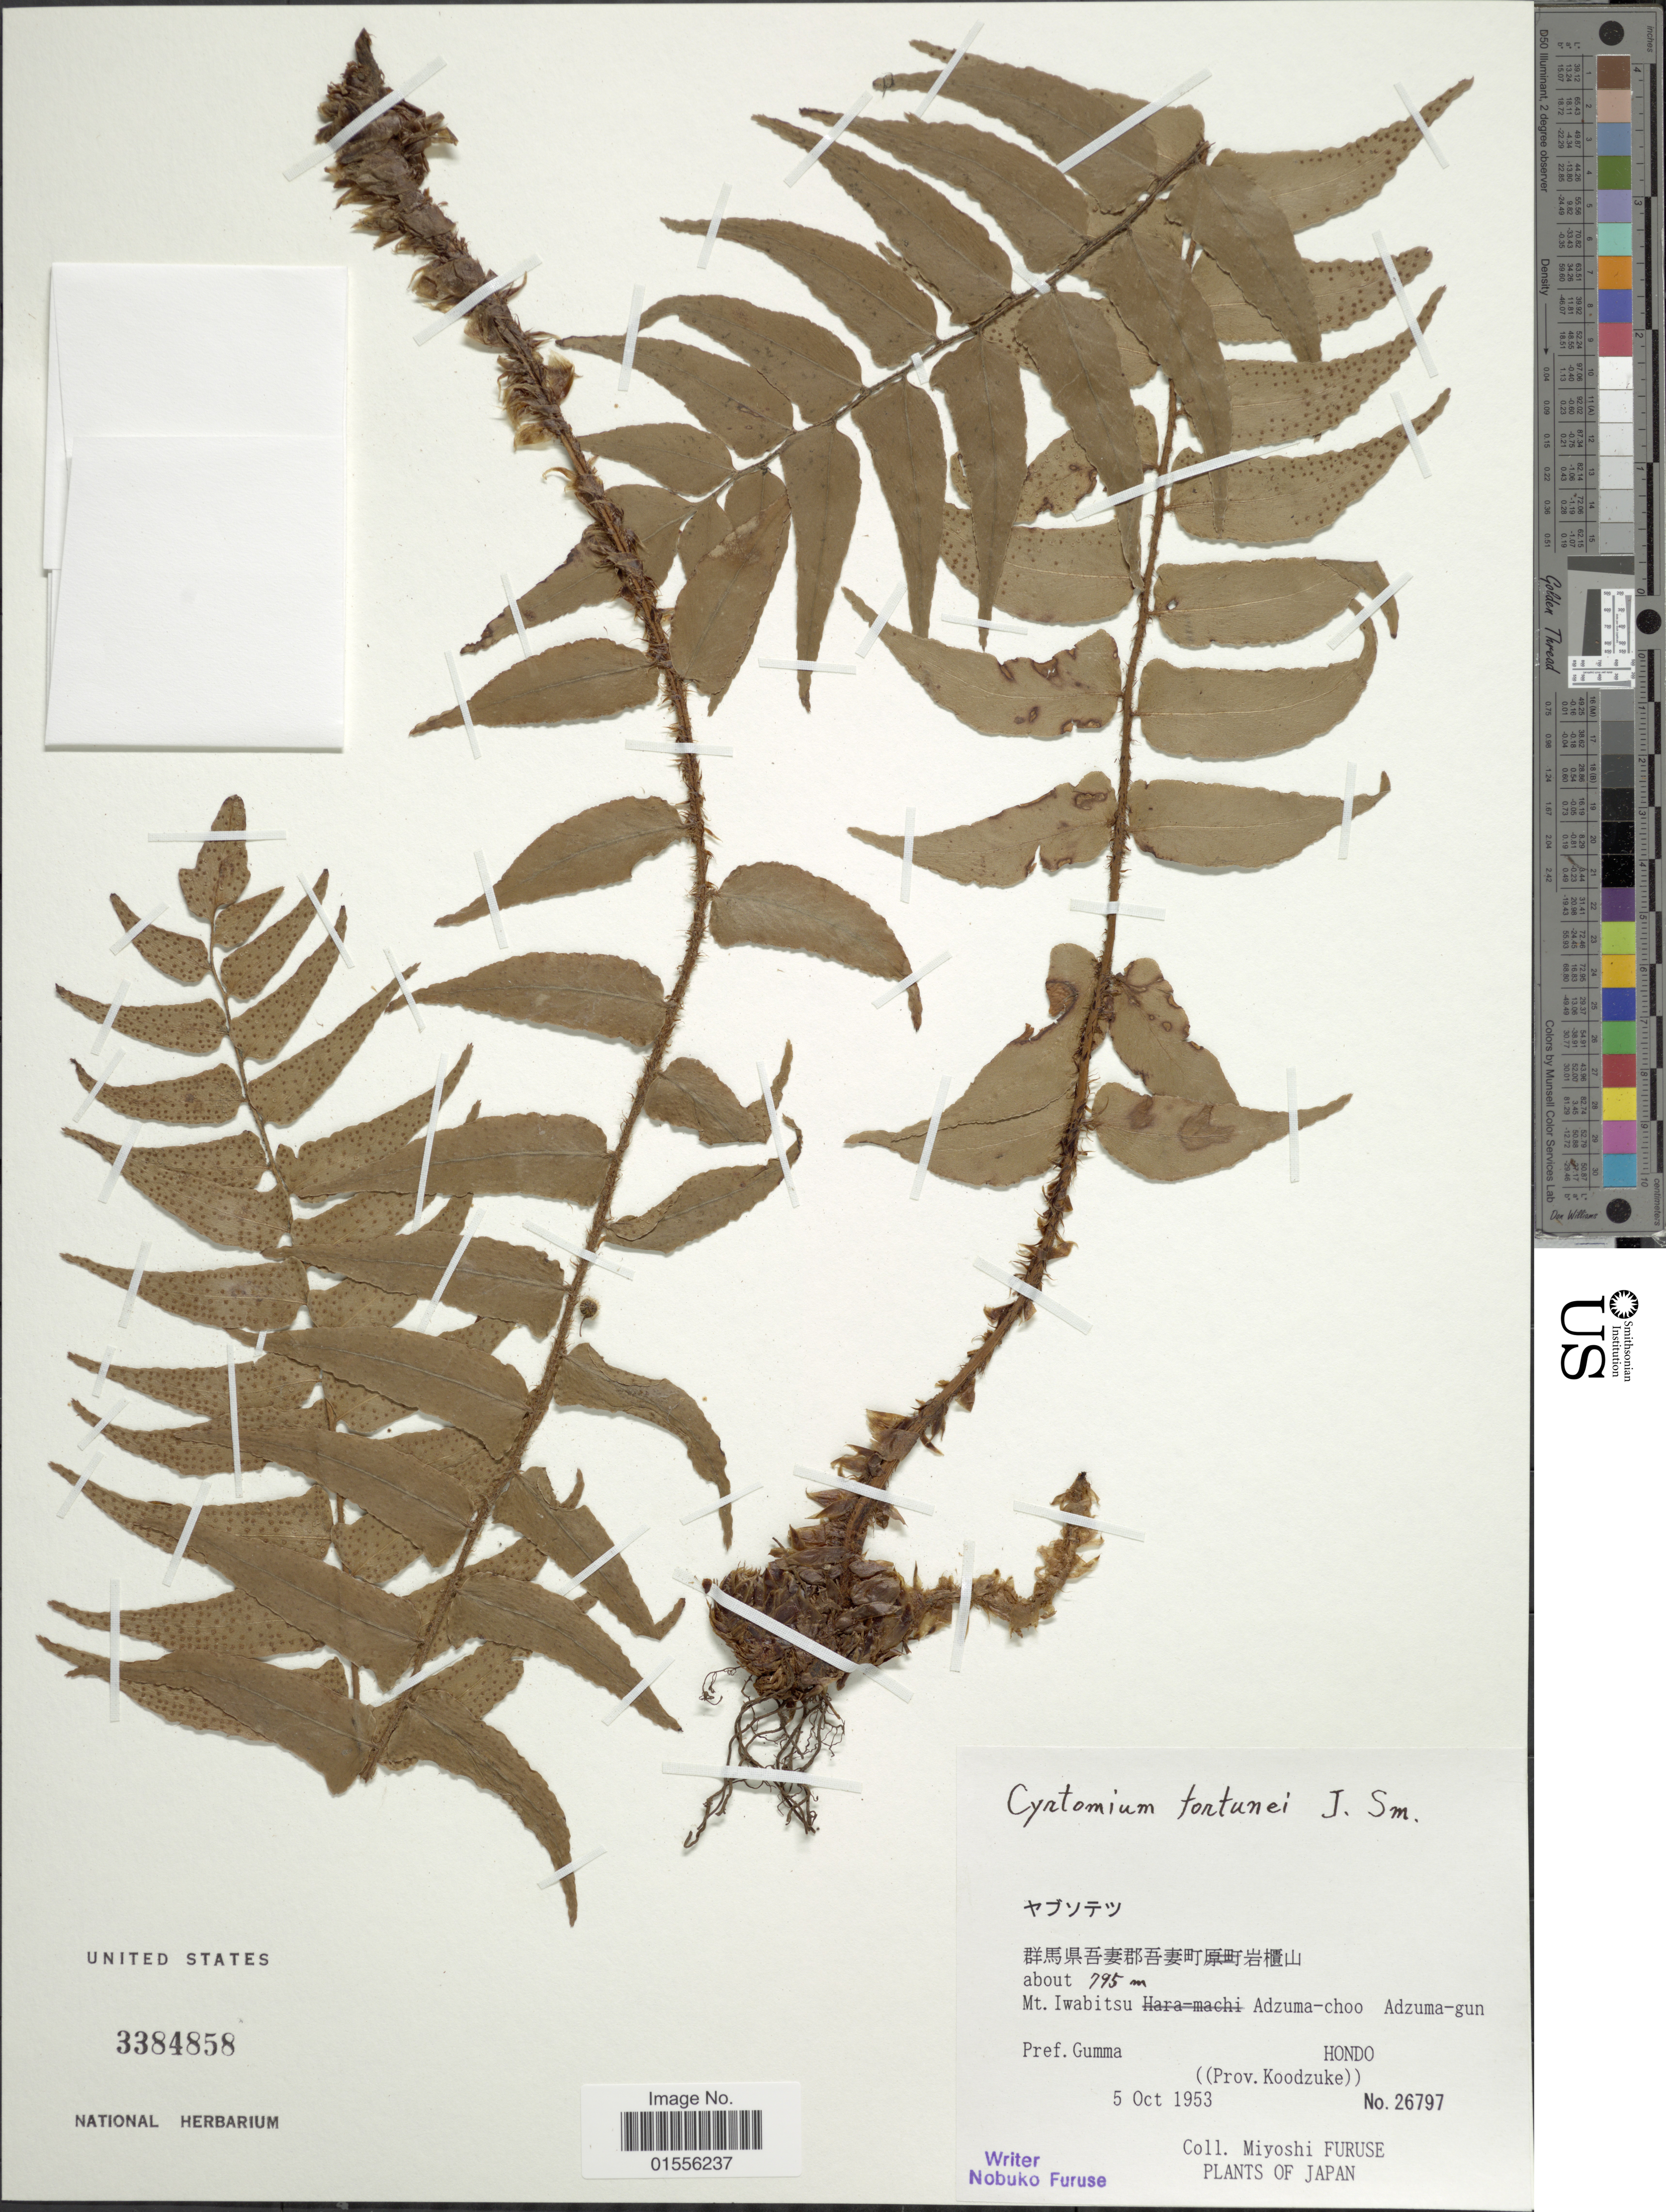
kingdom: Plantae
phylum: Tracheophyta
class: Polypodiopsida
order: Polypodiales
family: Dryopteridaceae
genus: Cyrtomium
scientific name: Cyrtomium fortunei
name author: J. Sm.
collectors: M. Furuse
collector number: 26797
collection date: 1953-10-05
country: Japan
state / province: Gunma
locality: Mt Iwabitsu, Adzuma-choo, Adzuma-gun, Pref Gumma, Hondo ((Prov. Koodzuke))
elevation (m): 795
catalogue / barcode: US 3384858